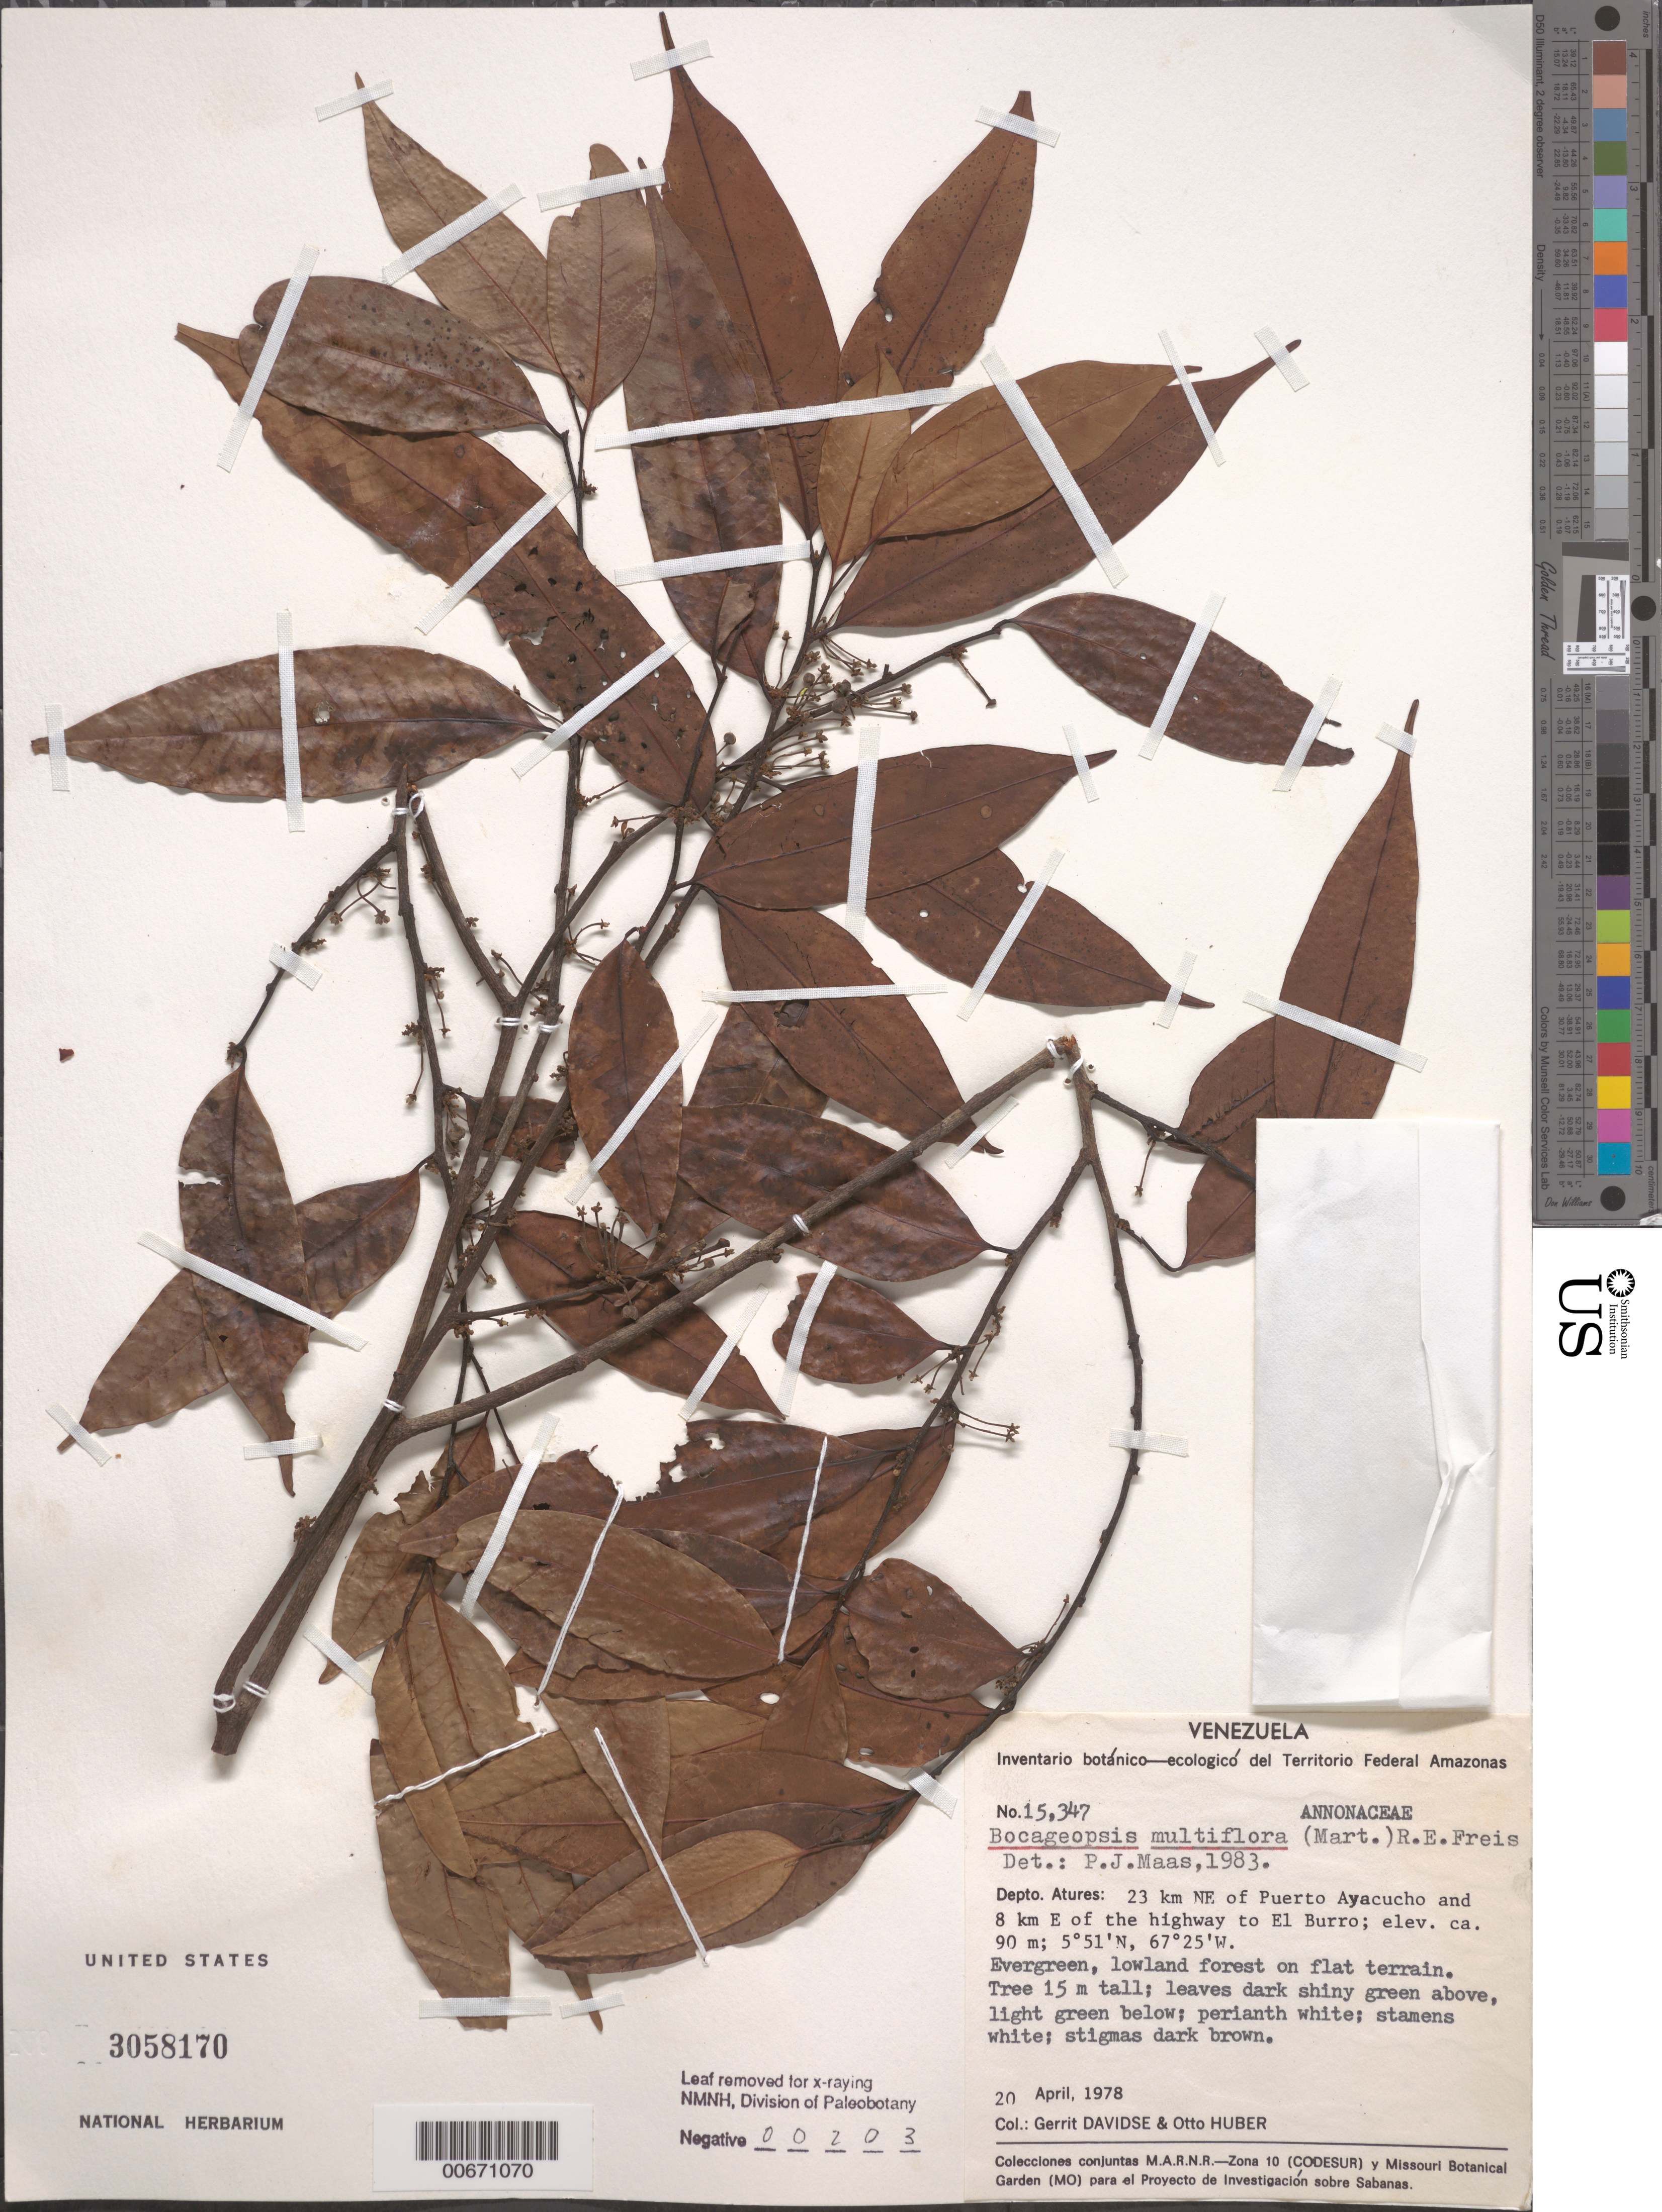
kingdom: Plantae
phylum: Tracheophyta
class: Magnoliopsida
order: Magnoliales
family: Annonaceae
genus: Bocageopsis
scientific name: Bocageopsis multiflora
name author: (Mart.) R.E. Fr.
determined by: Maas, Paul J. M.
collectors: G. Davidse & O. Huber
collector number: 15347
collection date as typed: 20-Apr-78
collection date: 1978-04-20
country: Venezuela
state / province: Amazonas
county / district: Atures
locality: Puerto Ayacucho, 23 km NE of, 8 km E of highway to El Burro, near Cachama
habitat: Evergreen lowland forest on flat terrain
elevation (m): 90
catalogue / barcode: US 3058170